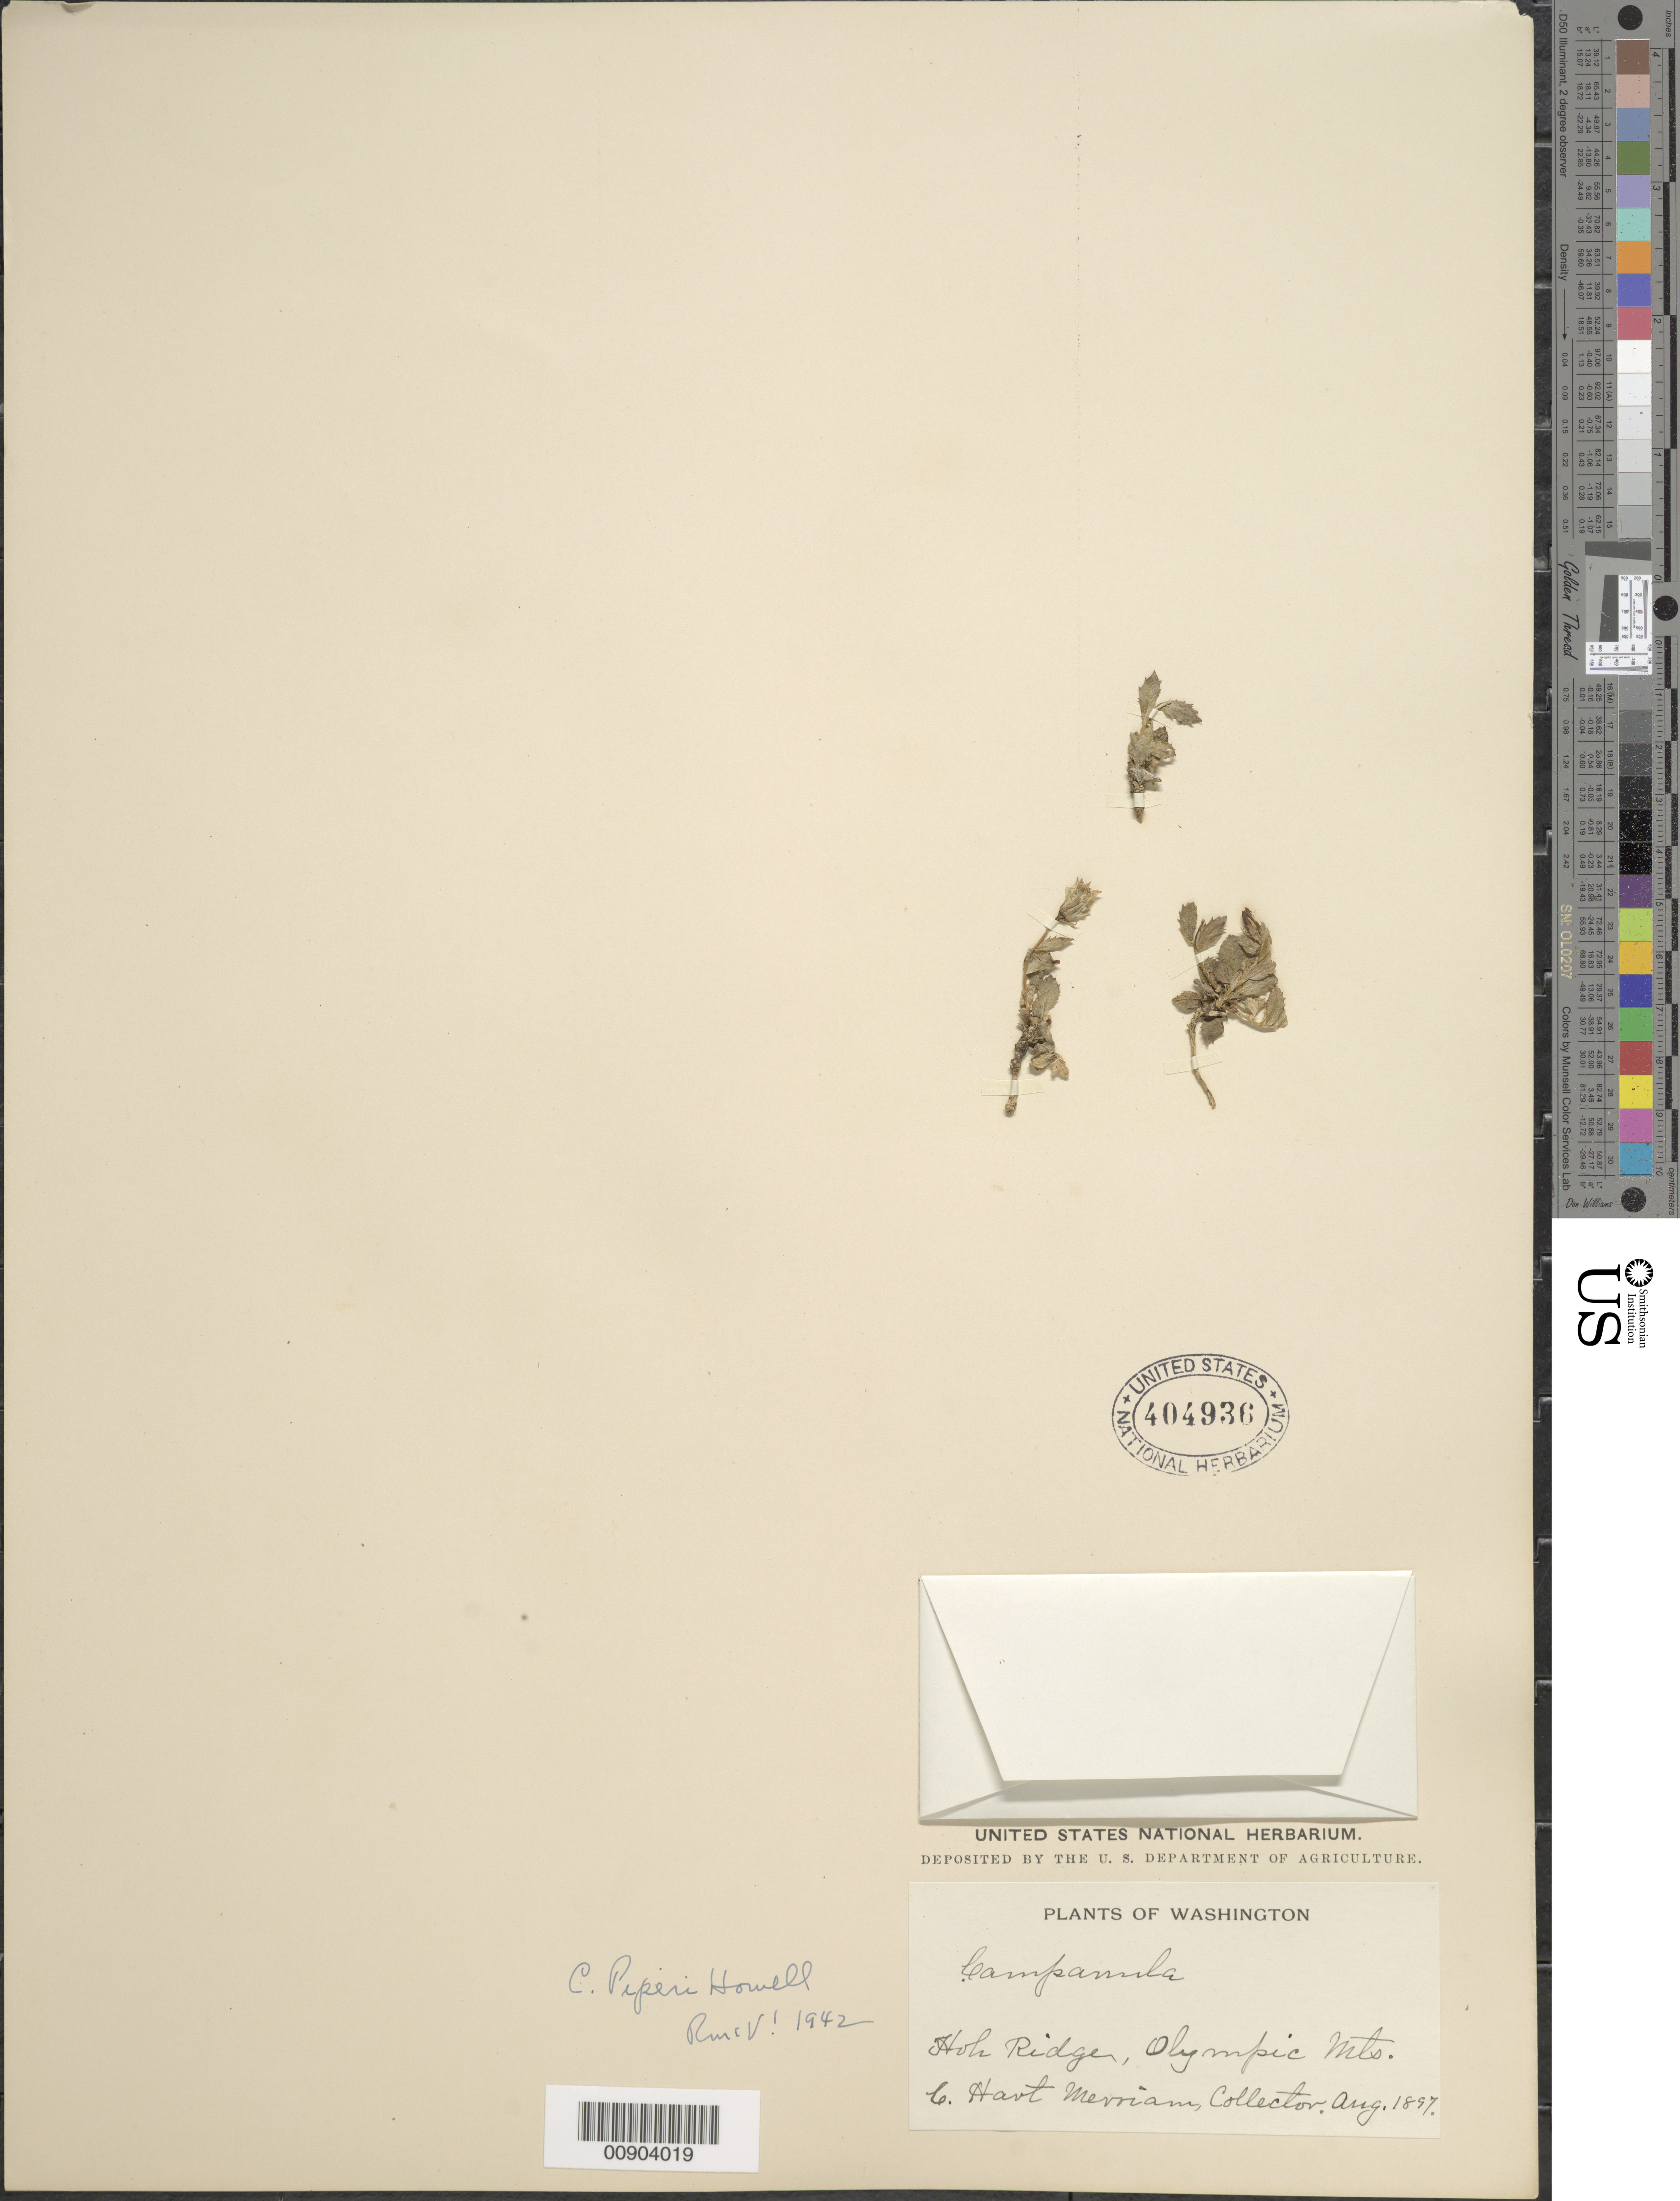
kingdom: Plantae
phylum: Tracheophyta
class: Magnoliopsida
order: Asterales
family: Campanulaceae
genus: Campanula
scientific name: Campanula piperi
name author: Howell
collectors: C. Merriam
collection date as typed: Aug 1897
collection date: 1897-08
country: United States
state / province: Washington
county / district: Clallam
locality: Olympic Mts., Hoh Ridge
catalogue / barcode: US 404936